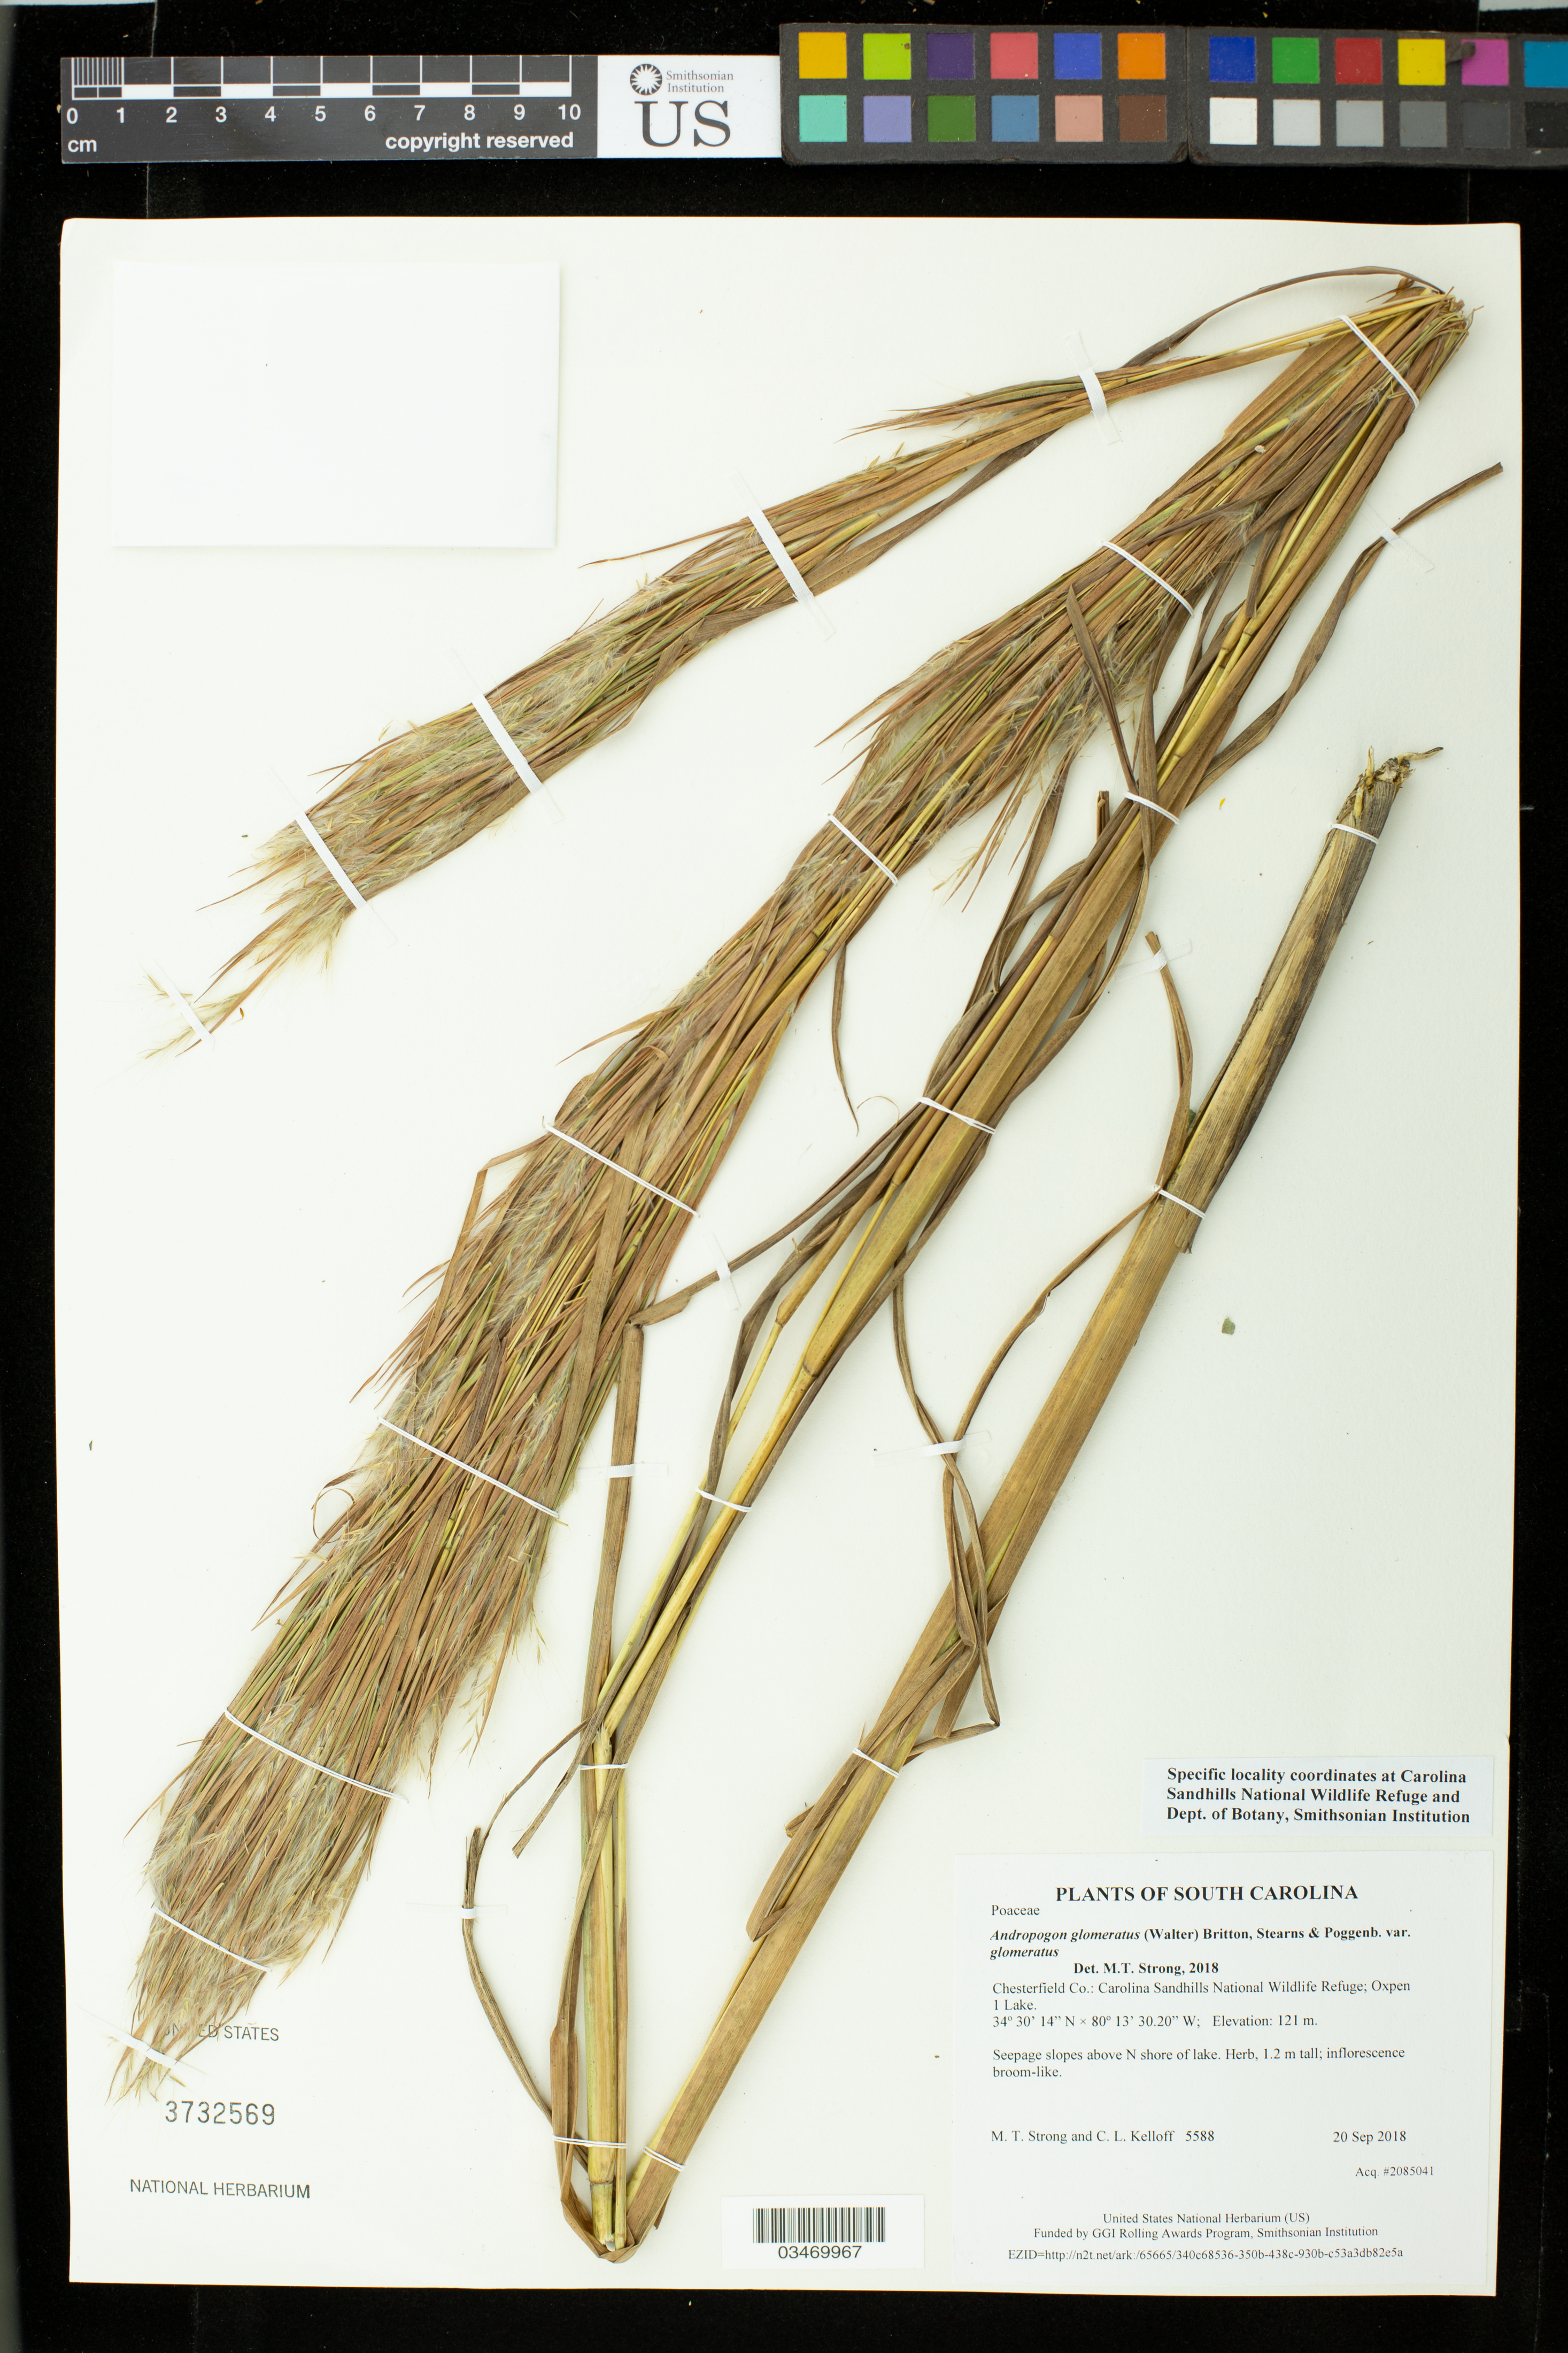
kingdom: Plantae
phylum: Tracheophyta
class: Liliopsida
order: Poales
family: Poaceae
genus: Andropogon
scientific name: Andropogon glomeratus var. glomeratus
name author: (Walter) Britton, Stearns & Poggenb.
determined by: Strong, M. T., (US), Smithsonian Institution - National Museum of Natural History (UNITED STATES)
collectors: M. T. Strong & C. L. Kelloff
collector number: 5588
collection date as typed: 20 Sep 2018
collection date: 2018-09-20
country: United States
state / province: South Carolina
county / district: Chesterfield Co.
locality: Carolina Sandhills National Wildlife Refuge; Oxpen 1 seepage slopes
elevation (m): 121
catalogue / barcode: US 3732569